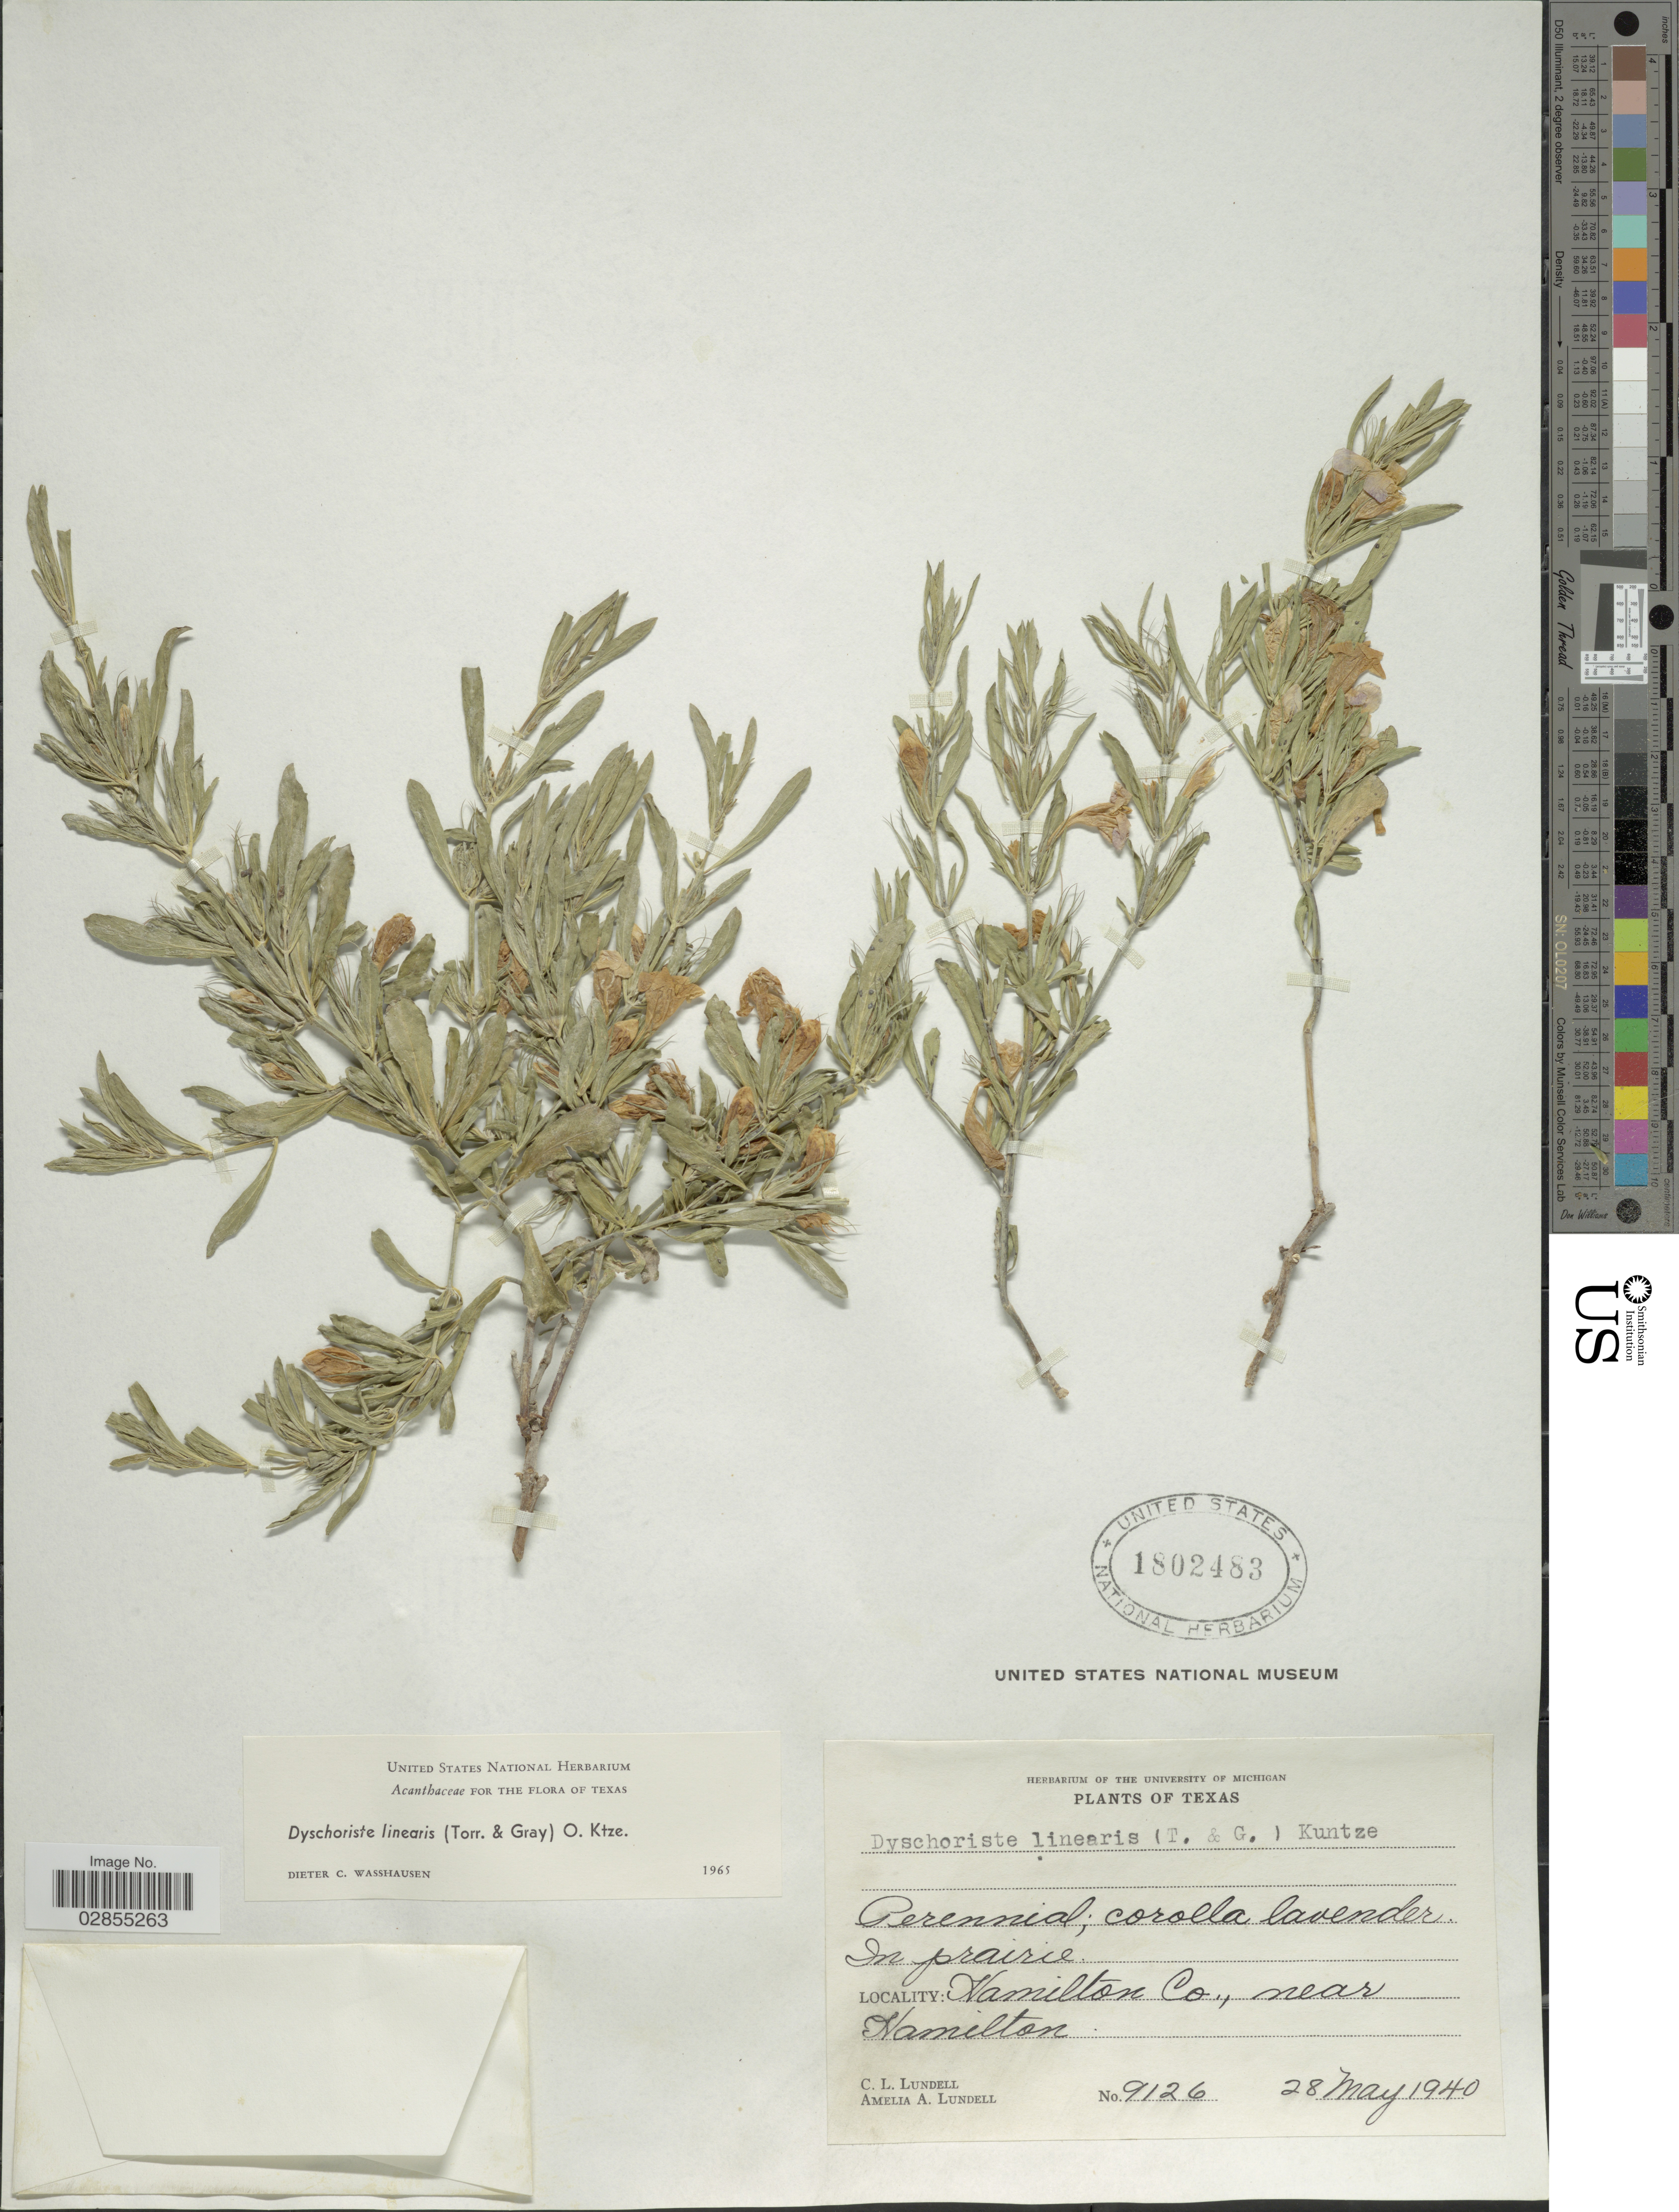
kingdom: Plantae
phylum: Tracheophyta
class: Magnoliopsida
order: Lamiales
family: Acanthaceae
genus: Dyschoriste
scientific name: Dyschoriste linearis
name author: (Torr. & A. Gray) Kuntze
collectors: C. L. Lundell & A. A. Lundell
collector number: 9126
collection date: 1940-05-28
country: United States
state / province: Texas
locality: Hamilton Co., near Hamilton.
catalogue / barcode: US 1802483